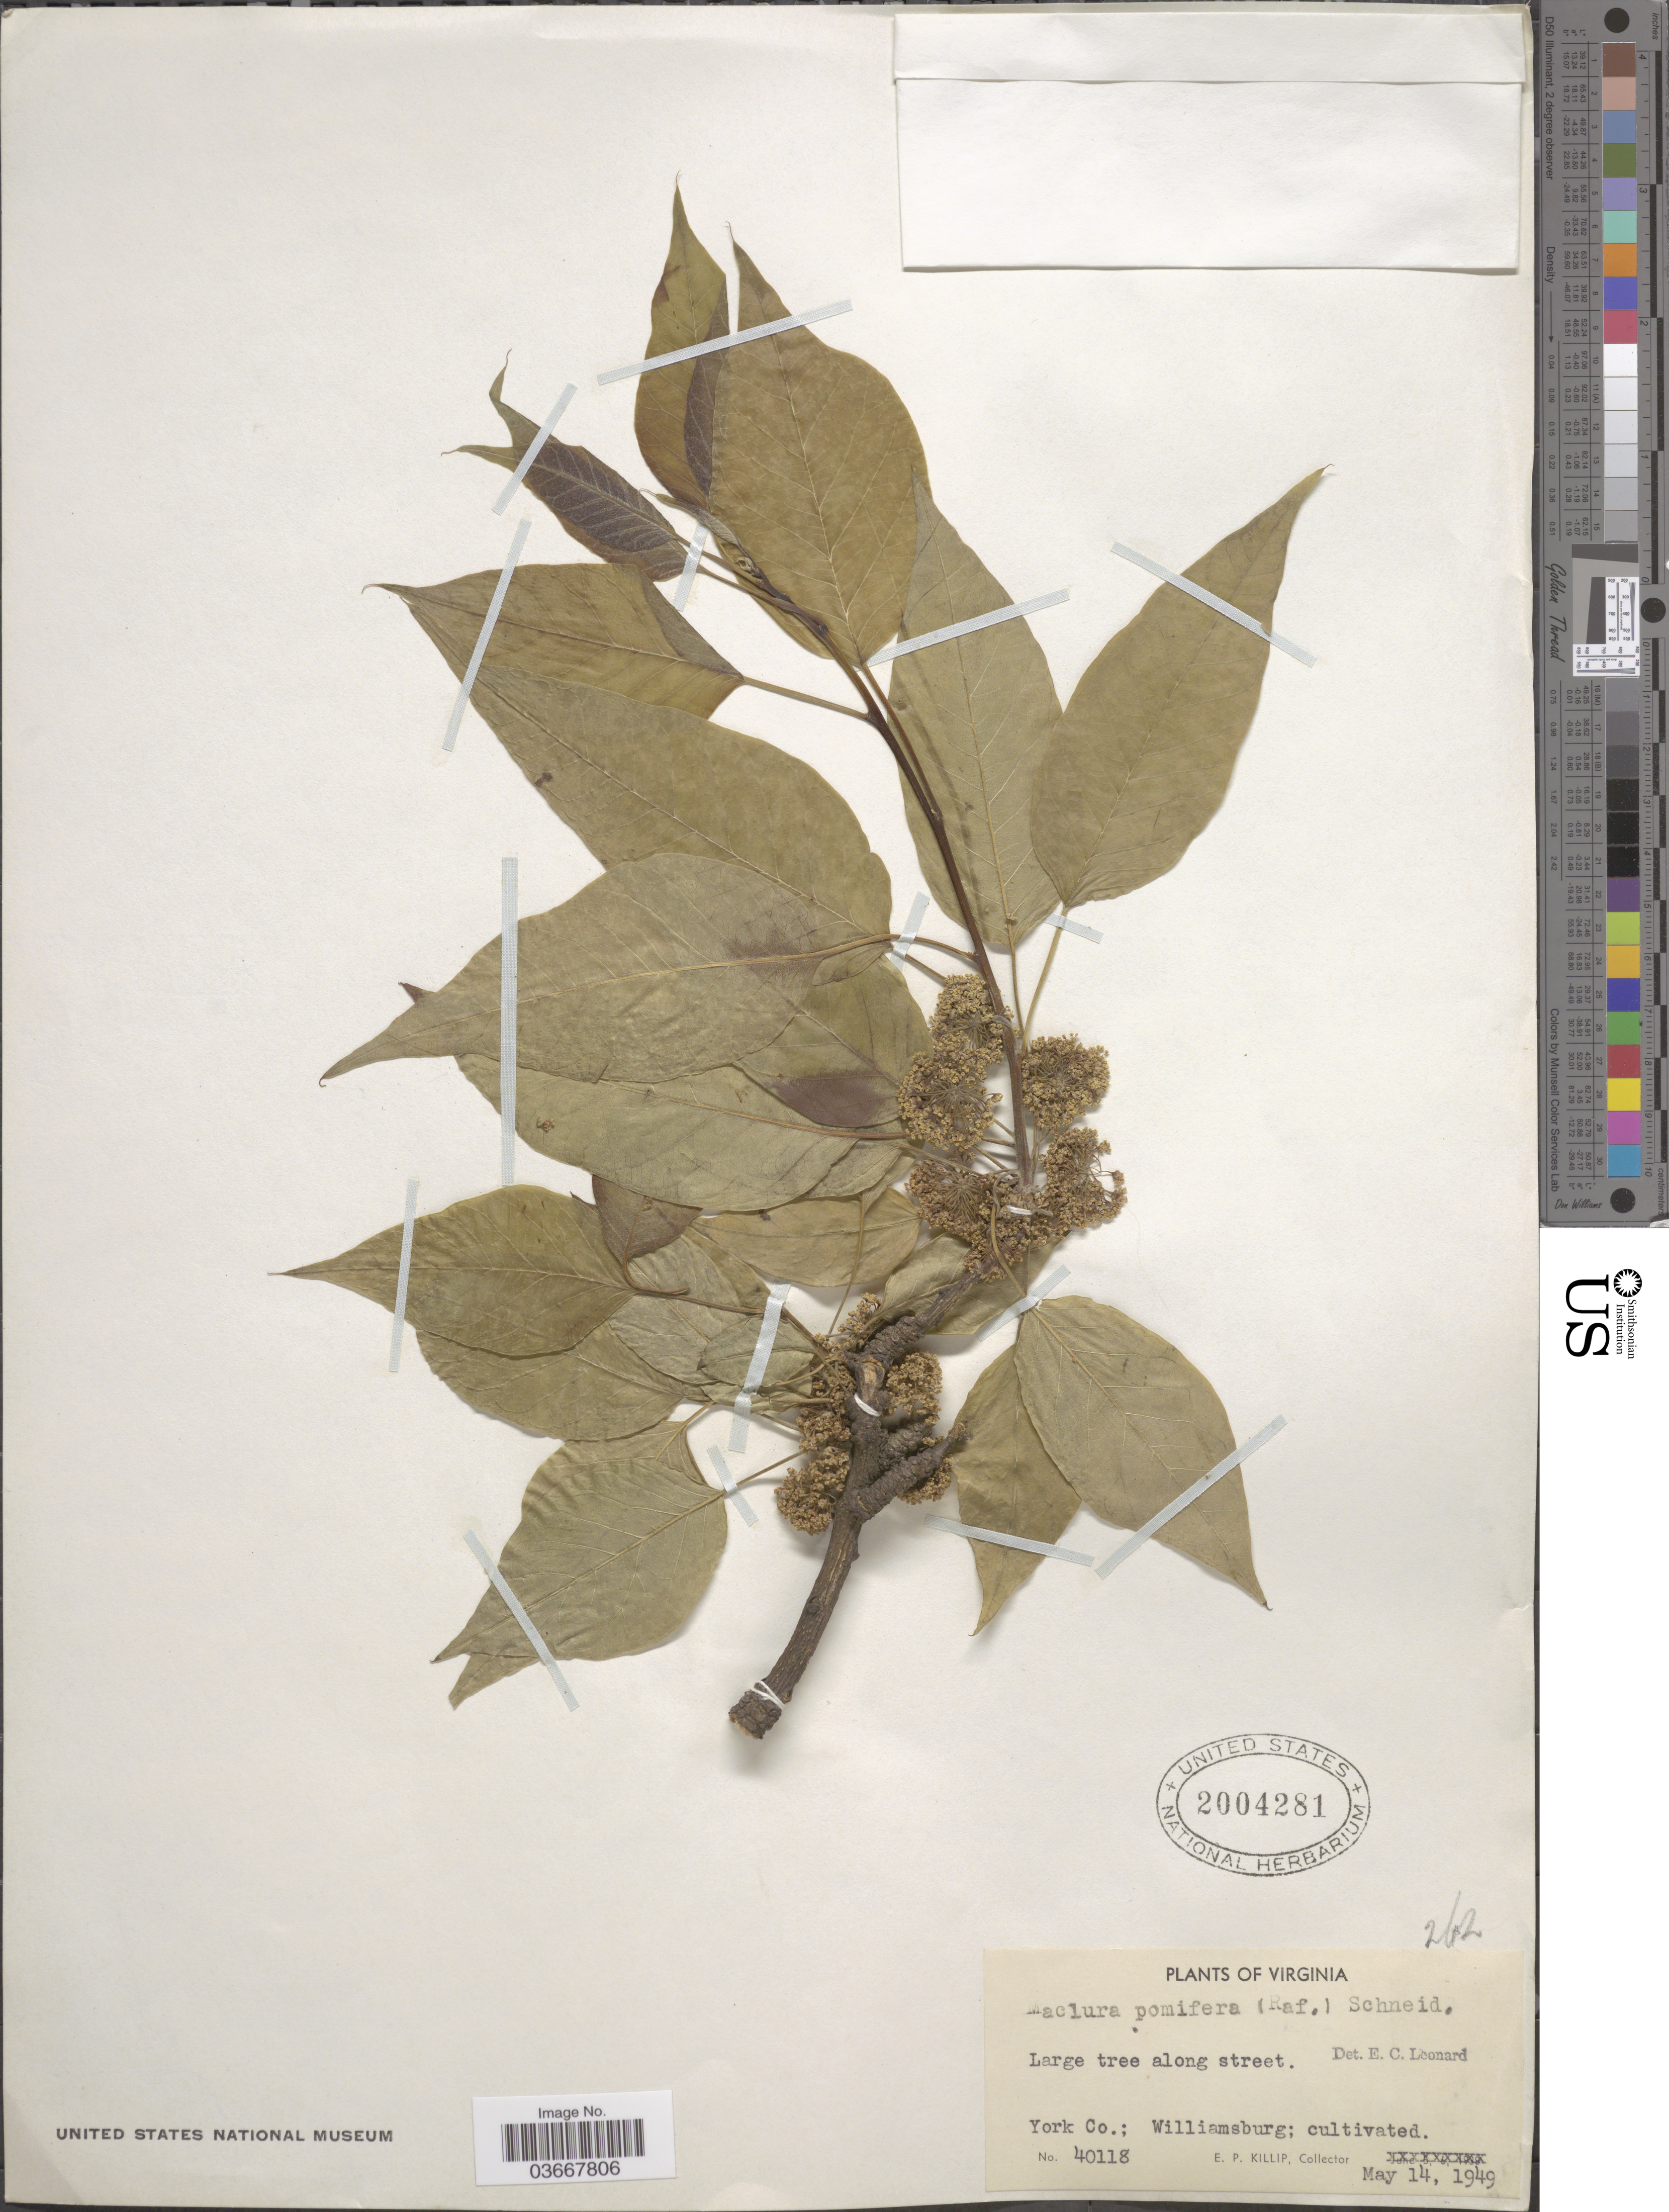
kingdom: Plantae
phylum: Tracheophyta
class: Magnoliopsida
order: Rosales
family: Moraceae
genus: Maclura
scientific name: Maclura pomifera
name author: (Raf.) C.K. Schneid.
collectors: E. P. Killip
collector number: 40118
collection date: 1949-05-14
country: United States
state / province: Virginia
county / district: York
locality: York Co.; Williamsburg.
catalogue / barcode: US 2004281